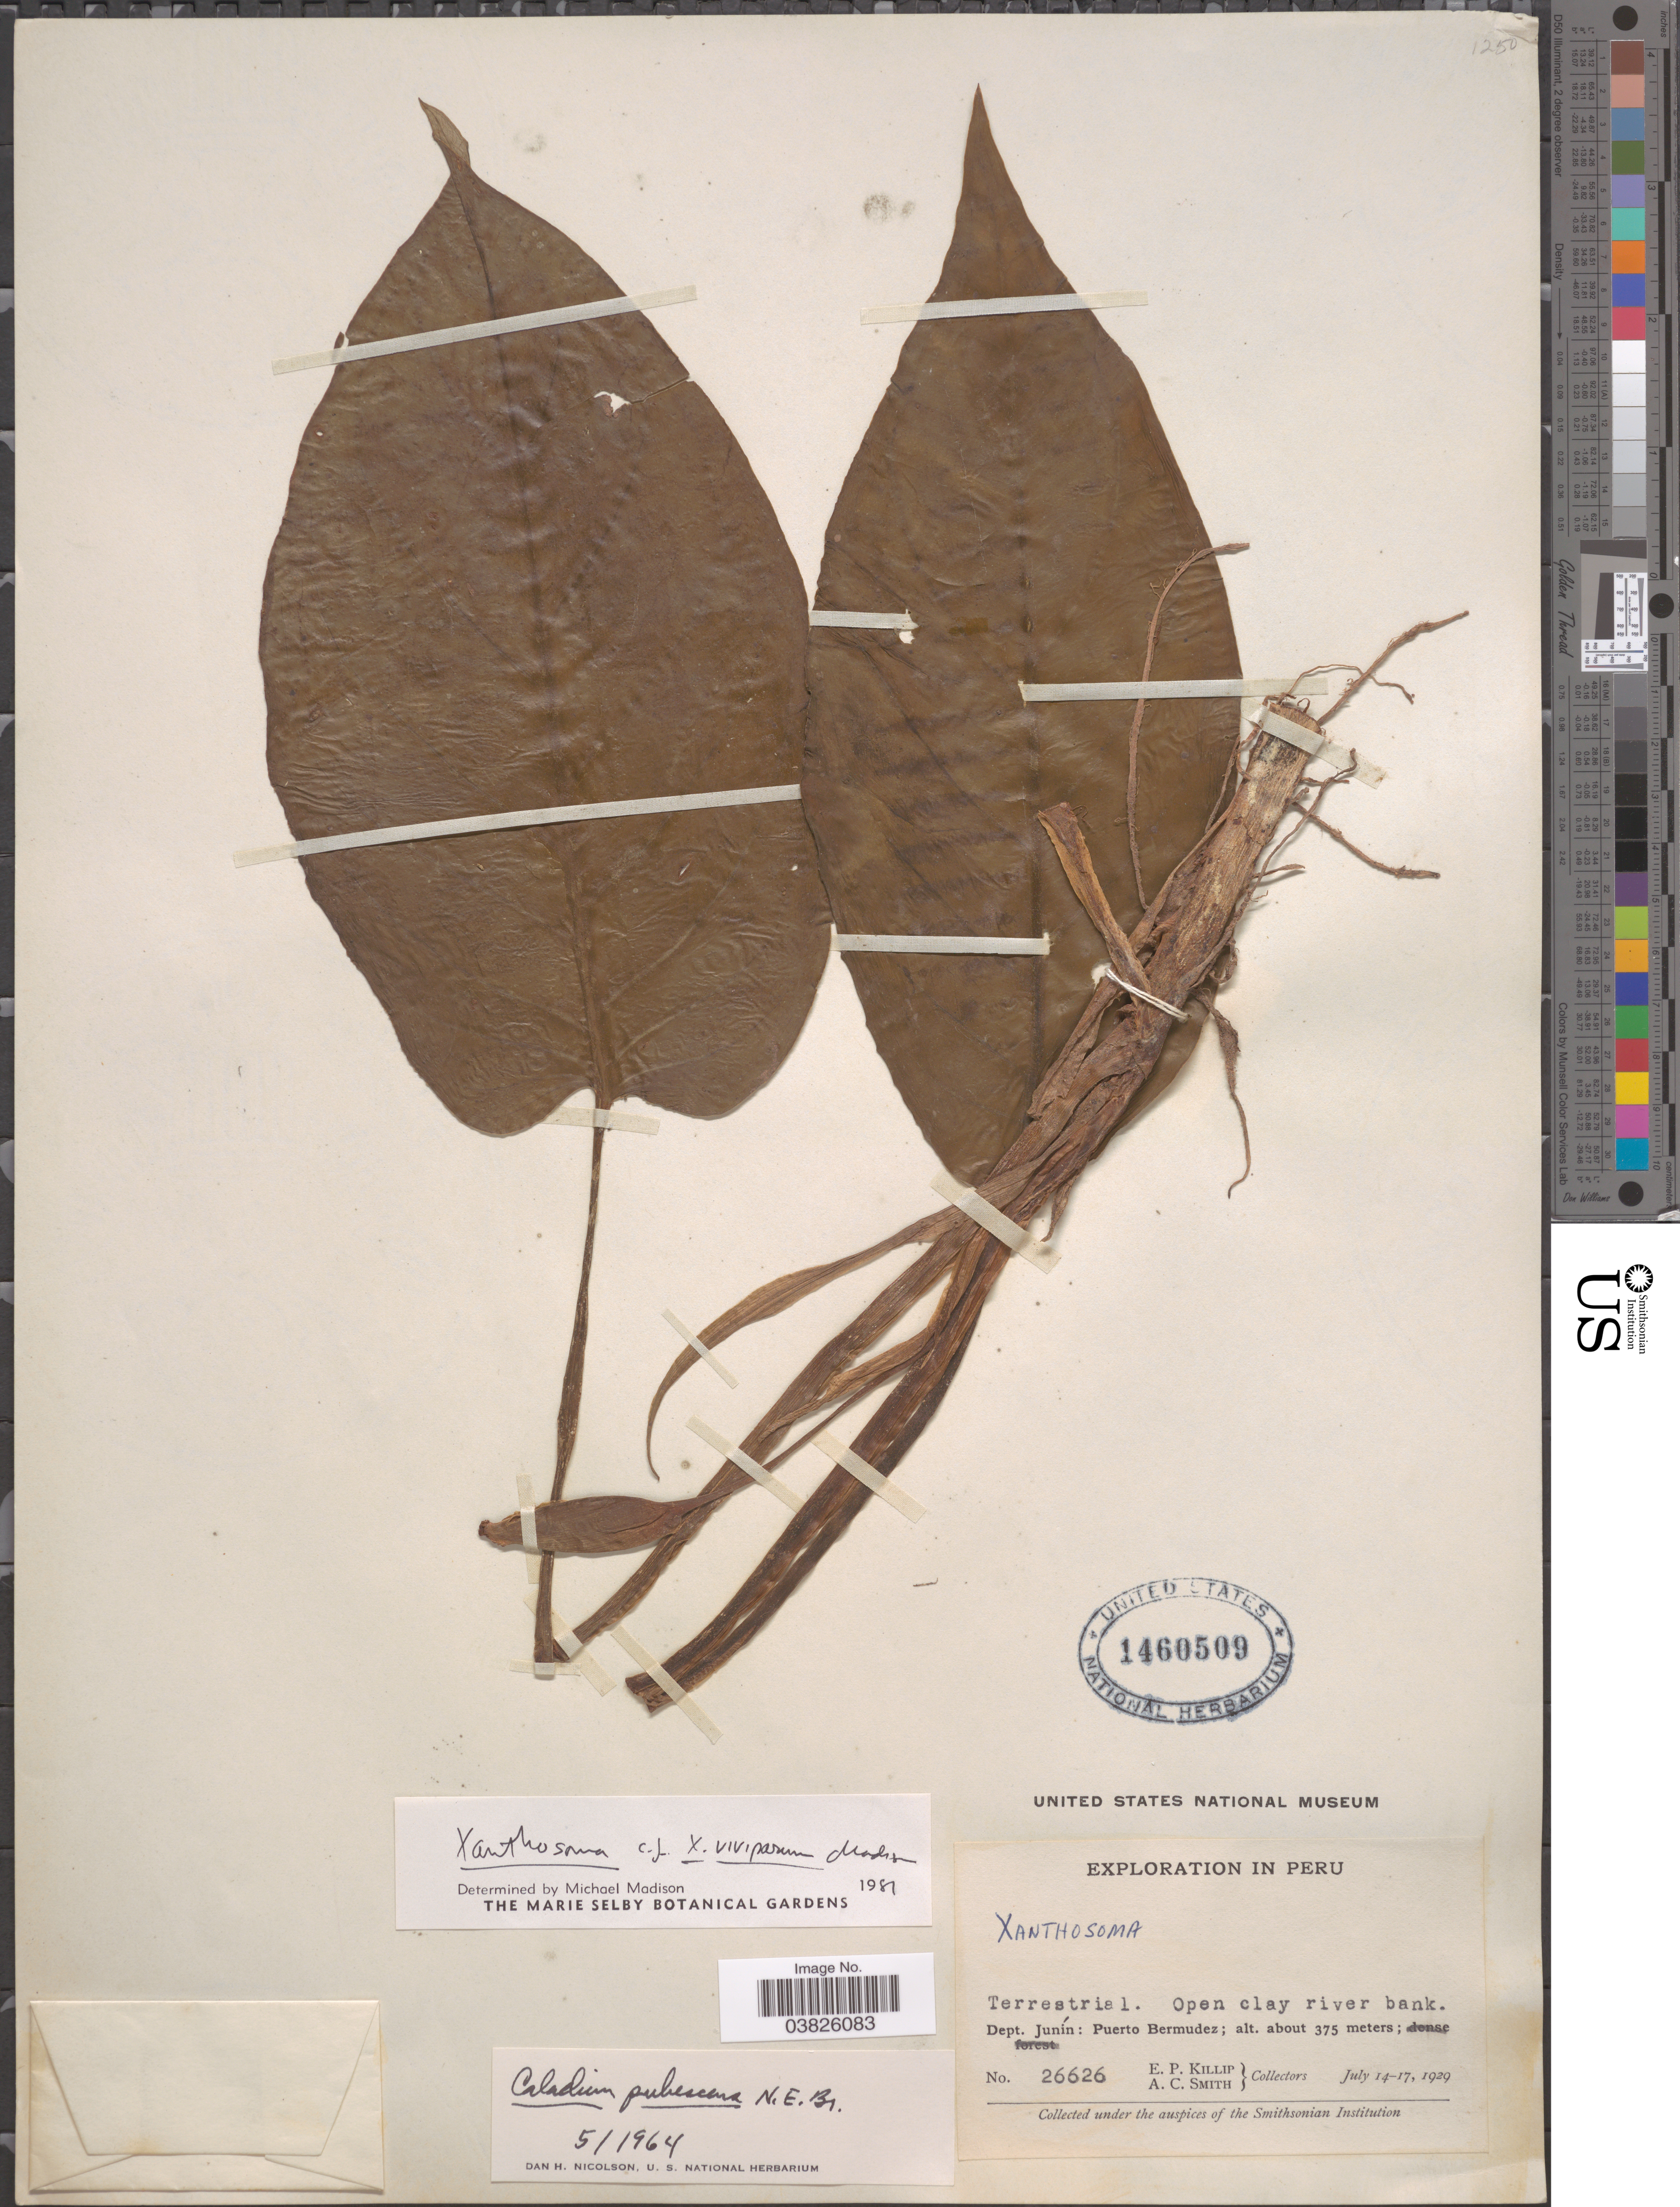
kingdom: Plantae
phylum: Tracheophyta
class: Liliopsida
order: Alismatales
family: Araceae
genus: Xanthosoma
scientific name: Xanthosoma viviparum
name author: Madison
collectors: E. P. Killip & A. C. Smith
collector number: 26626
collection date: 1929-07-14/1929-07-17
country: Peru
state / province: Junín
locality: Dept. Junín: Puerto Bermudez.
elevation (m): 375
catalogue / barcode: US 1460509